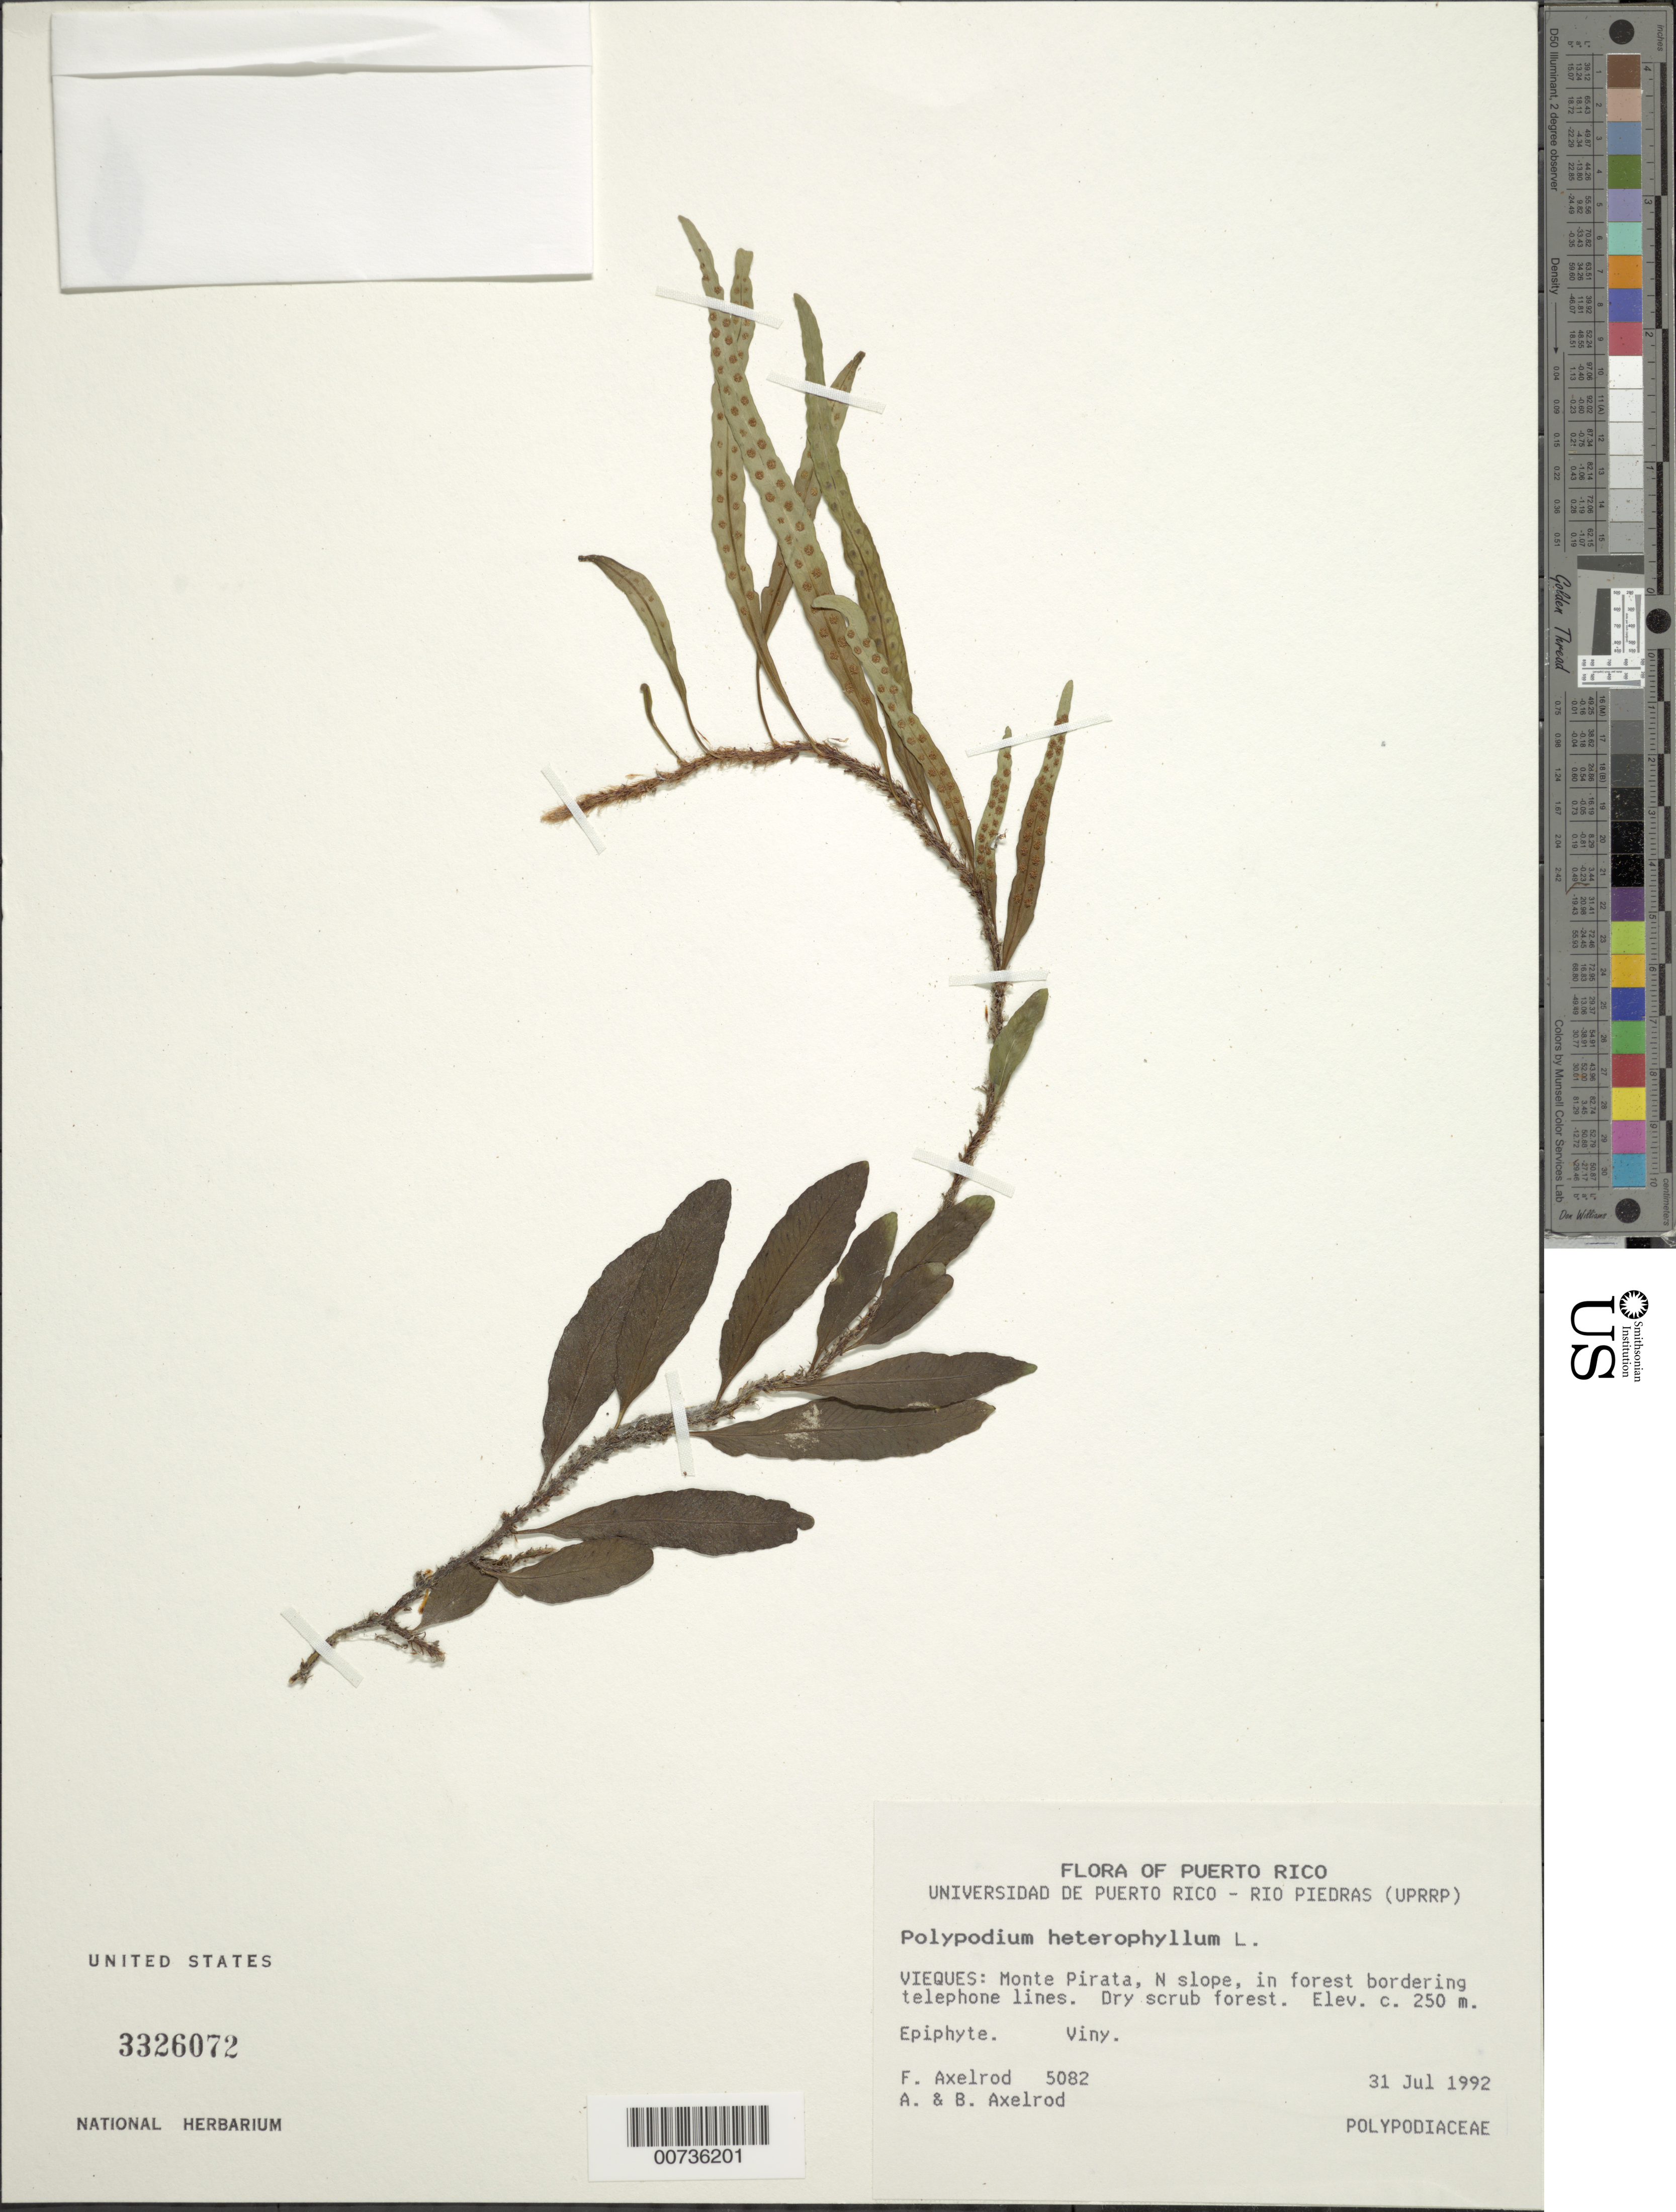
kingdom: Plantae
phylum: Tracheophyta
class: Polypodiopsida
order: Polypodiales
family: Polypodiaceae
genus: Microgramma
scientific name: Microgramma heterophylla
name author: (L.) Wherry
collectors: F. S. Axelrod, A. Axelrod & B. Axelrod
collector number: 5082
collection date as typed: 31 Jul 1992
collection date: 1992-07-31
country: Puerto Rico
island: Vieques I.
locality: Monte Pirata, N. slope, in forest brodering telephone lines. Dry scrub forest.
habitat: Epiphyte. Viny.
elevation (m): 250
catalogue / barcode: US 3326072